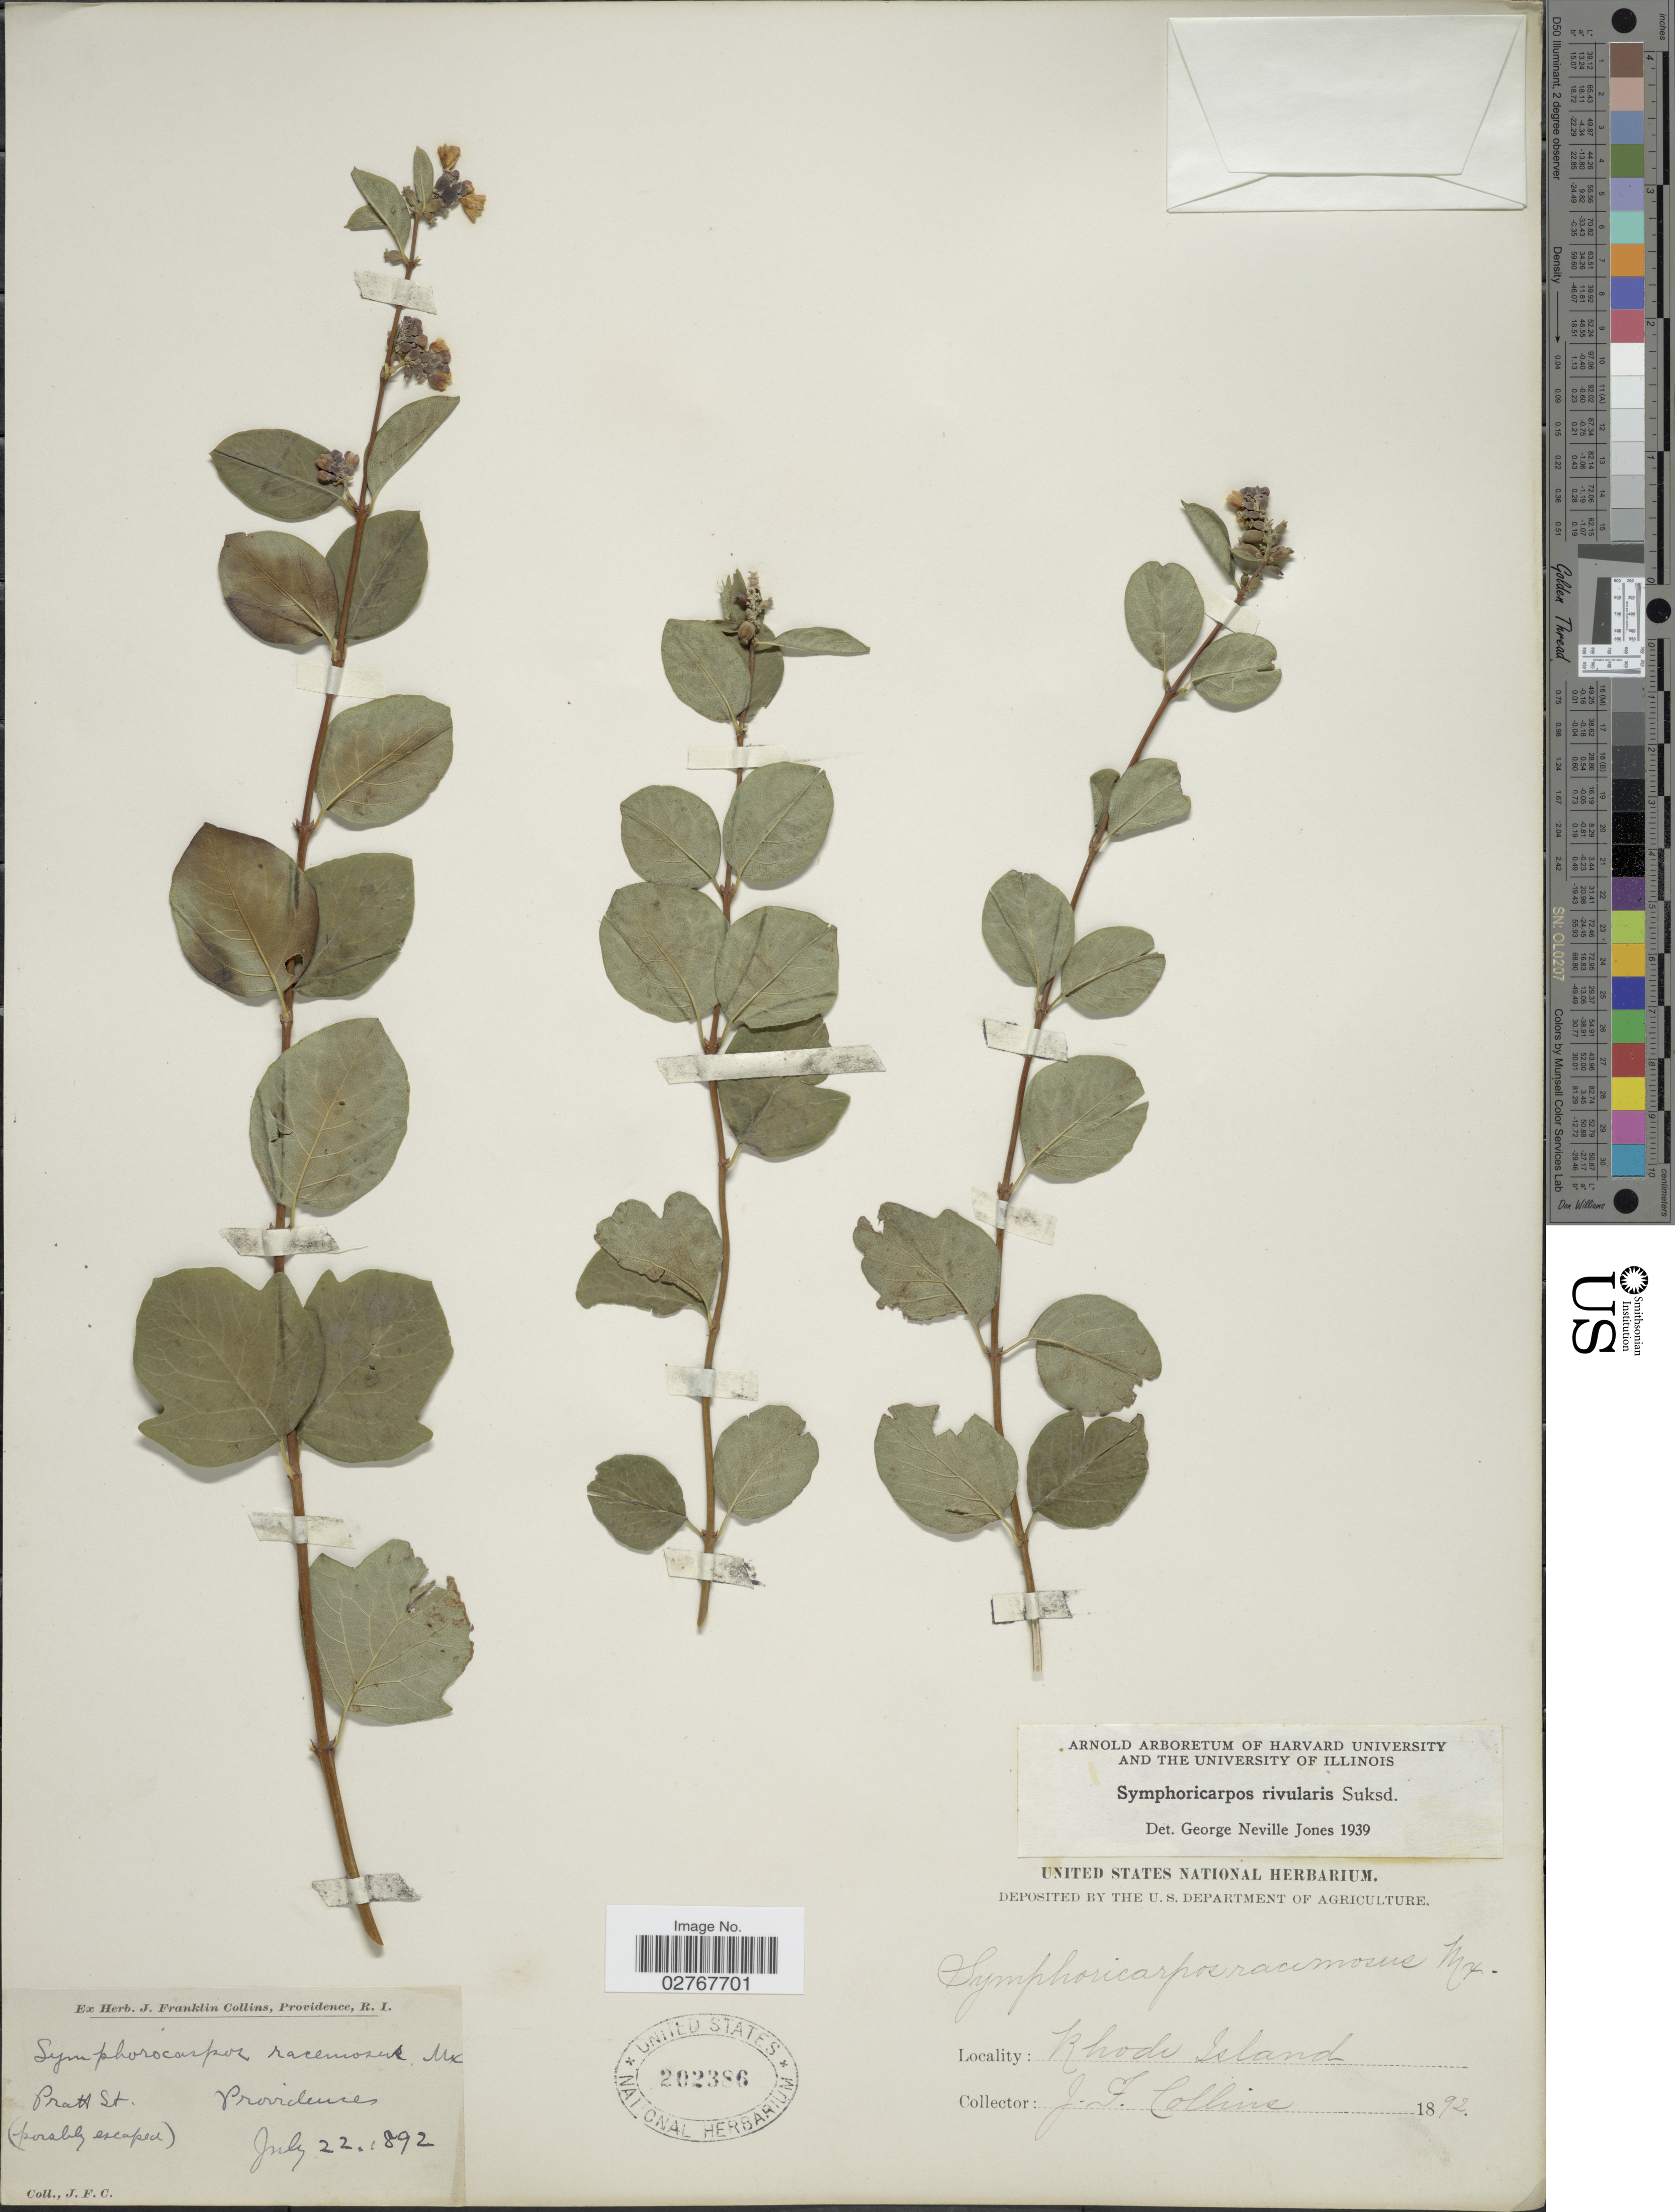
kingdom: Plantae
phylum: Tracheophyta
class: Magnoliopsida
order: Dipsacales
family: Caprifoliaceae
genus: Symphoricarpos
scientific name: Symphoricarpos rivularis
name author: Suksd.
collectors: J. Collins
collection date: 1892-07-22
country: United States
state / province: Rhode Island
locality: Pratt St. Providences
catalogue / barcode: US 202386